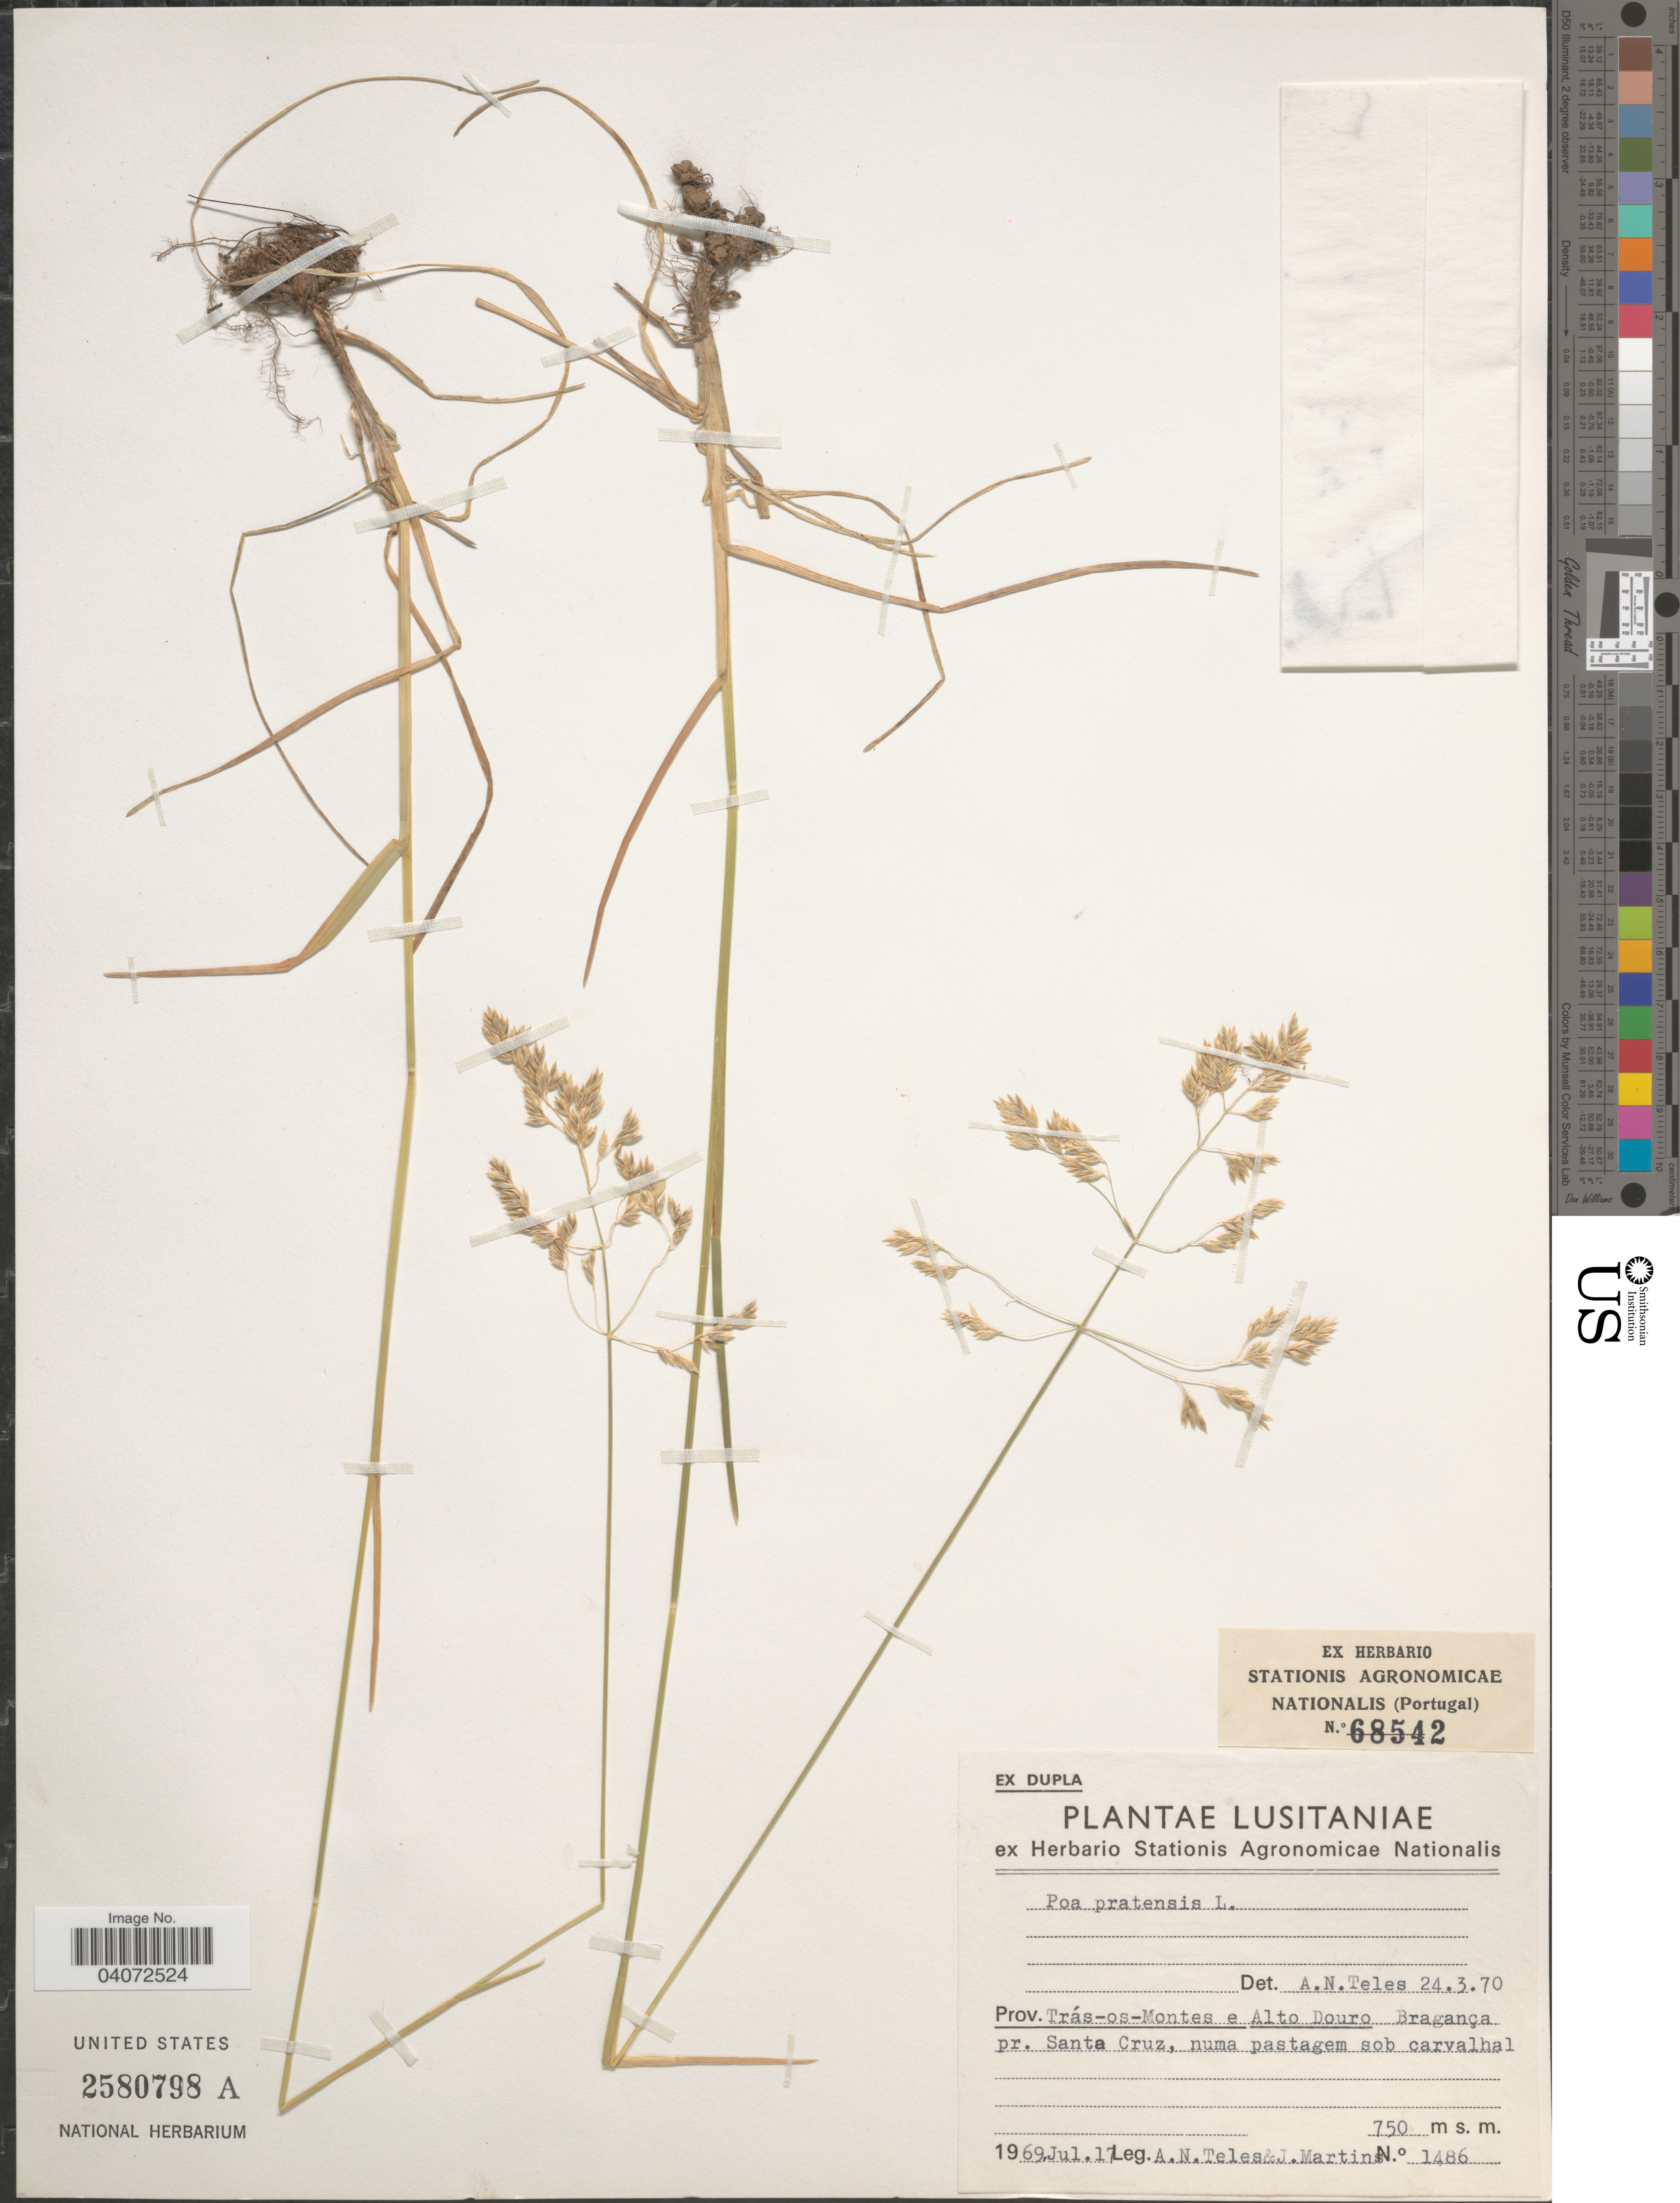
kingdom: Plantae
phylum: Tracheophyta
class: Liliopsida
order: Poales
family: Poaceae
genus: Poa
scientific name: Poa pratensis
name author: L.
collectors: A. Teles & J. Martins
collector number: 1486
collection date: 1969-07-17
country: Portugal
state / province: Braganca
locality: Lusitaniae. Prov. Trás-os-Montes e Alto Douro. Bragança pr. Santa Cruz, numa pastagem sob carvalhal.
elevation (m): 750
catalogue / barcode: US 2580798A